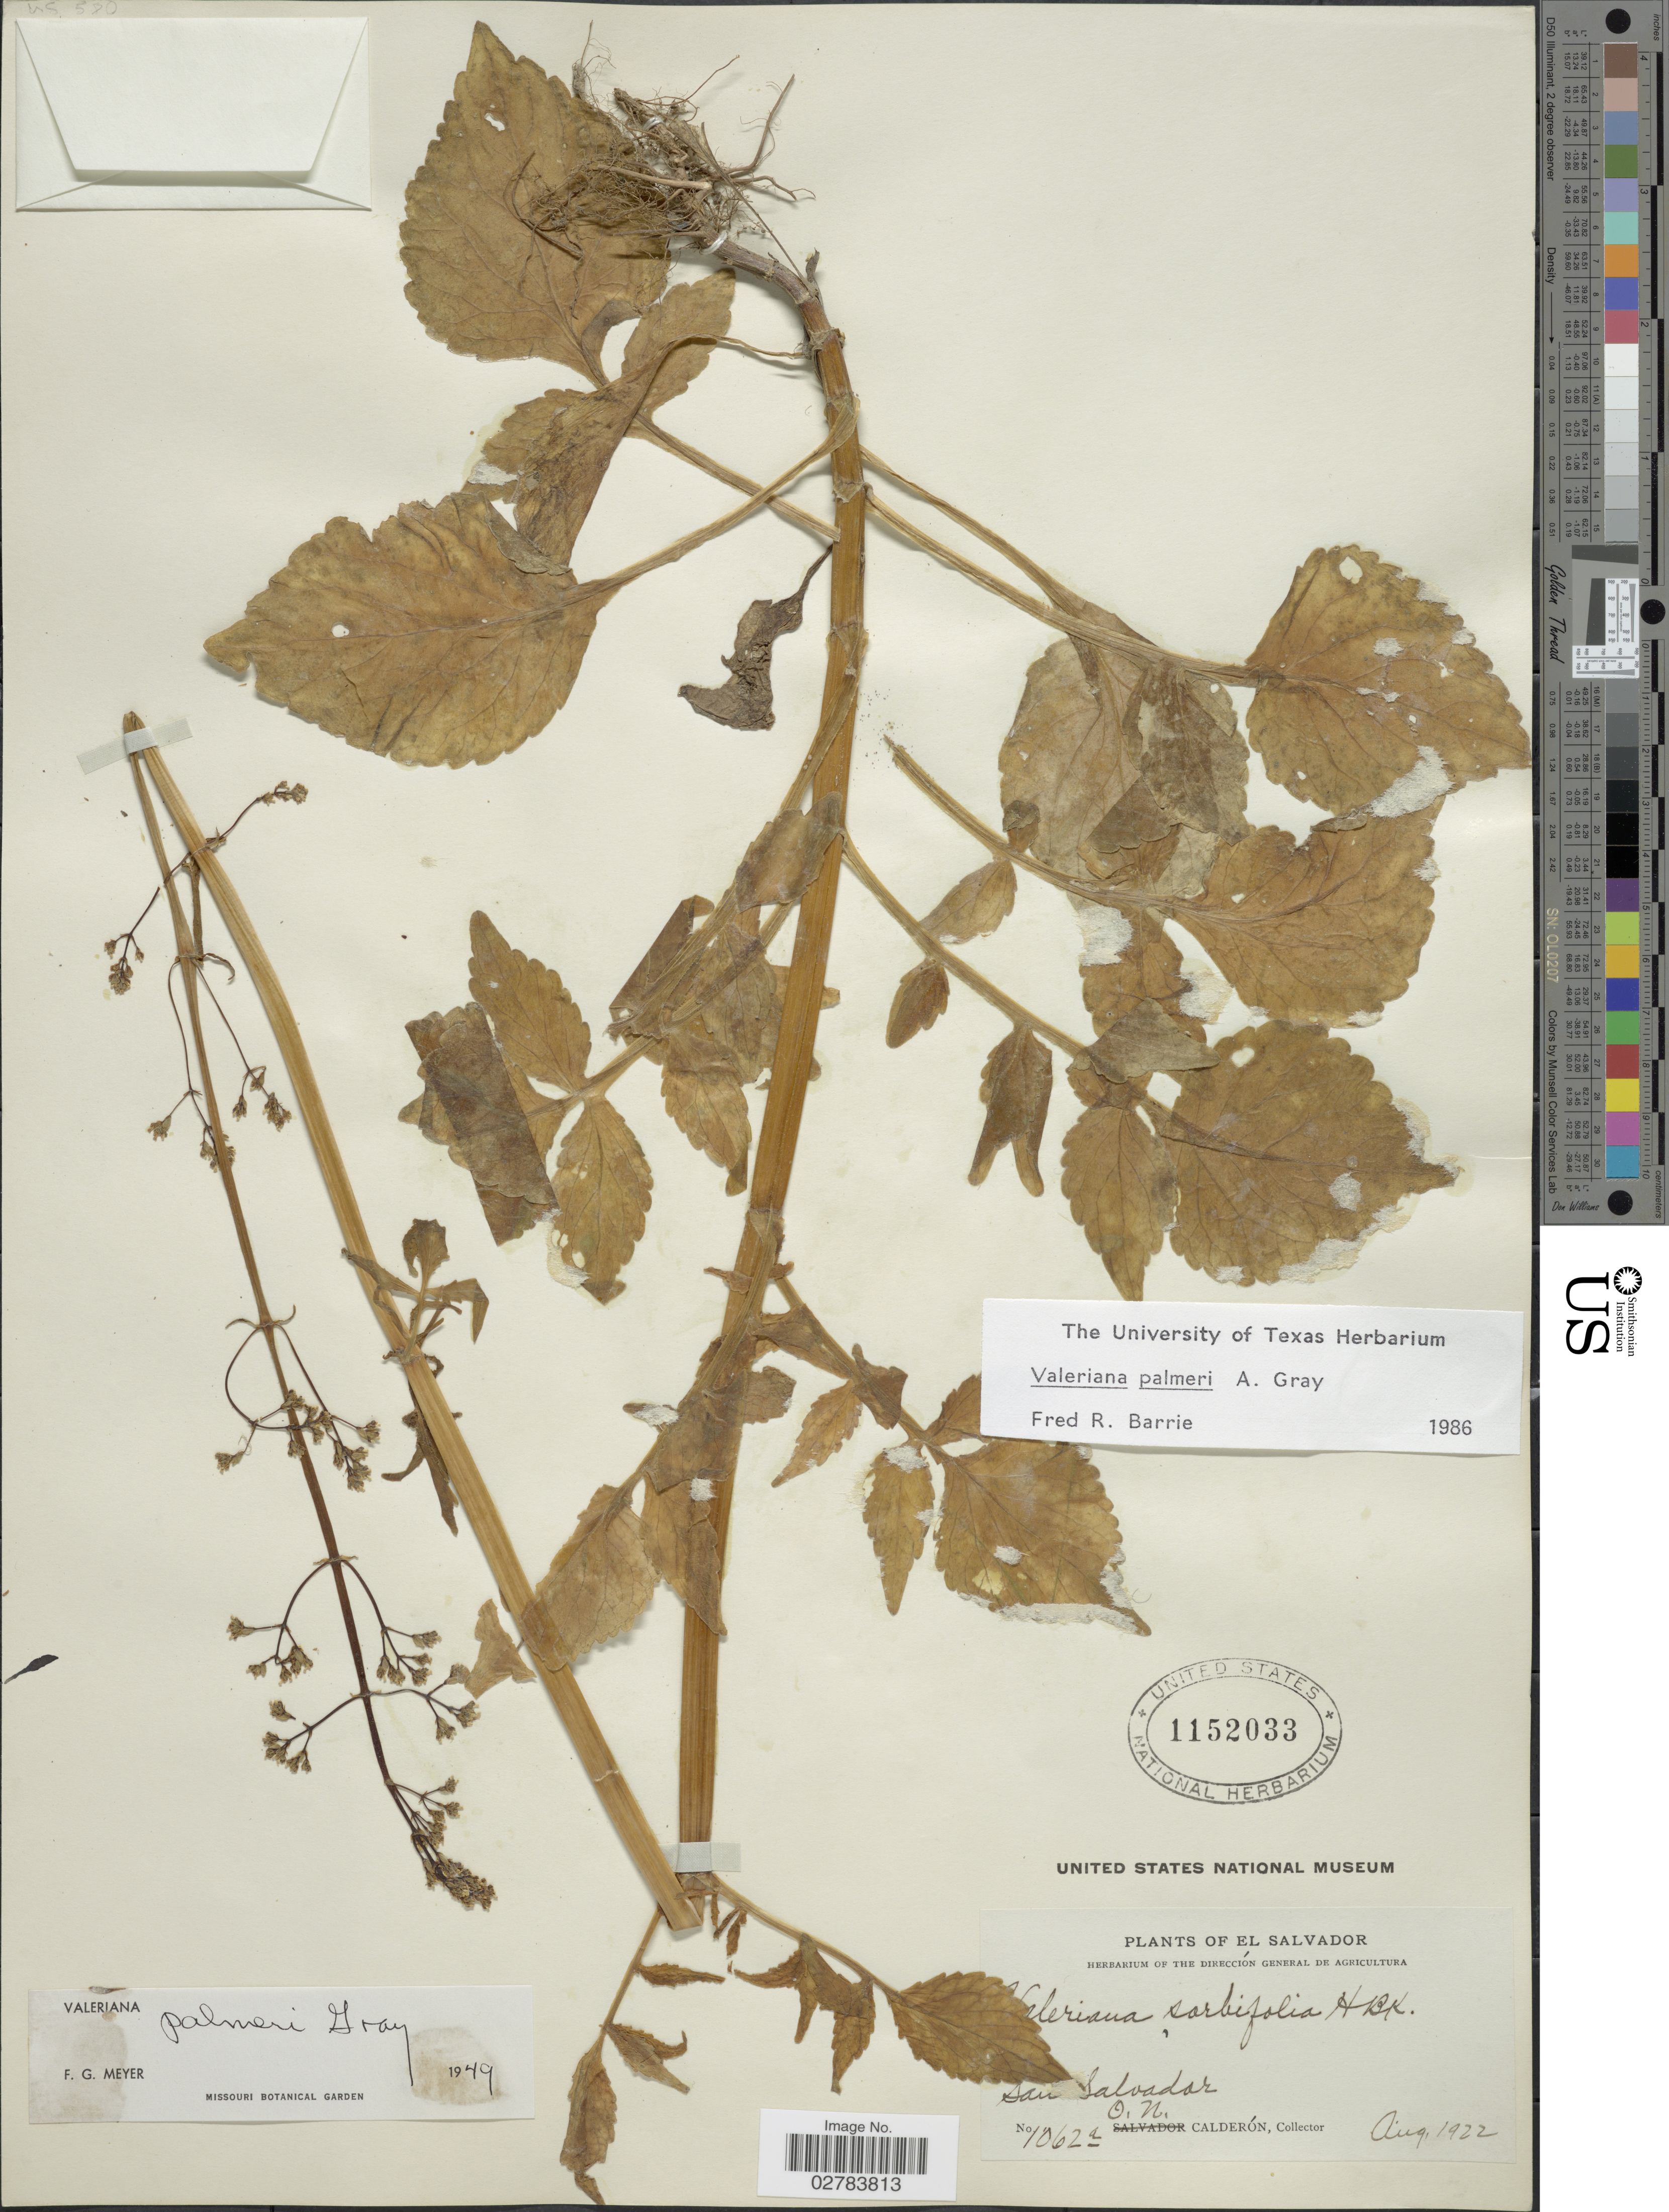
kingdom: Plantae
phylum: Tracheophyta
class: Magnoliopsida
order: Dipsacales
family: Caprifoliaceae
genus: Valeriana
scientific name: Valeriana palmeri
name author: A. Gray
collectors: O. Calderón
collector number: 1062a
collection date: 1922-08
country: El Salvador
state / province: San Salvador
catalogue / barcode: US 1152033